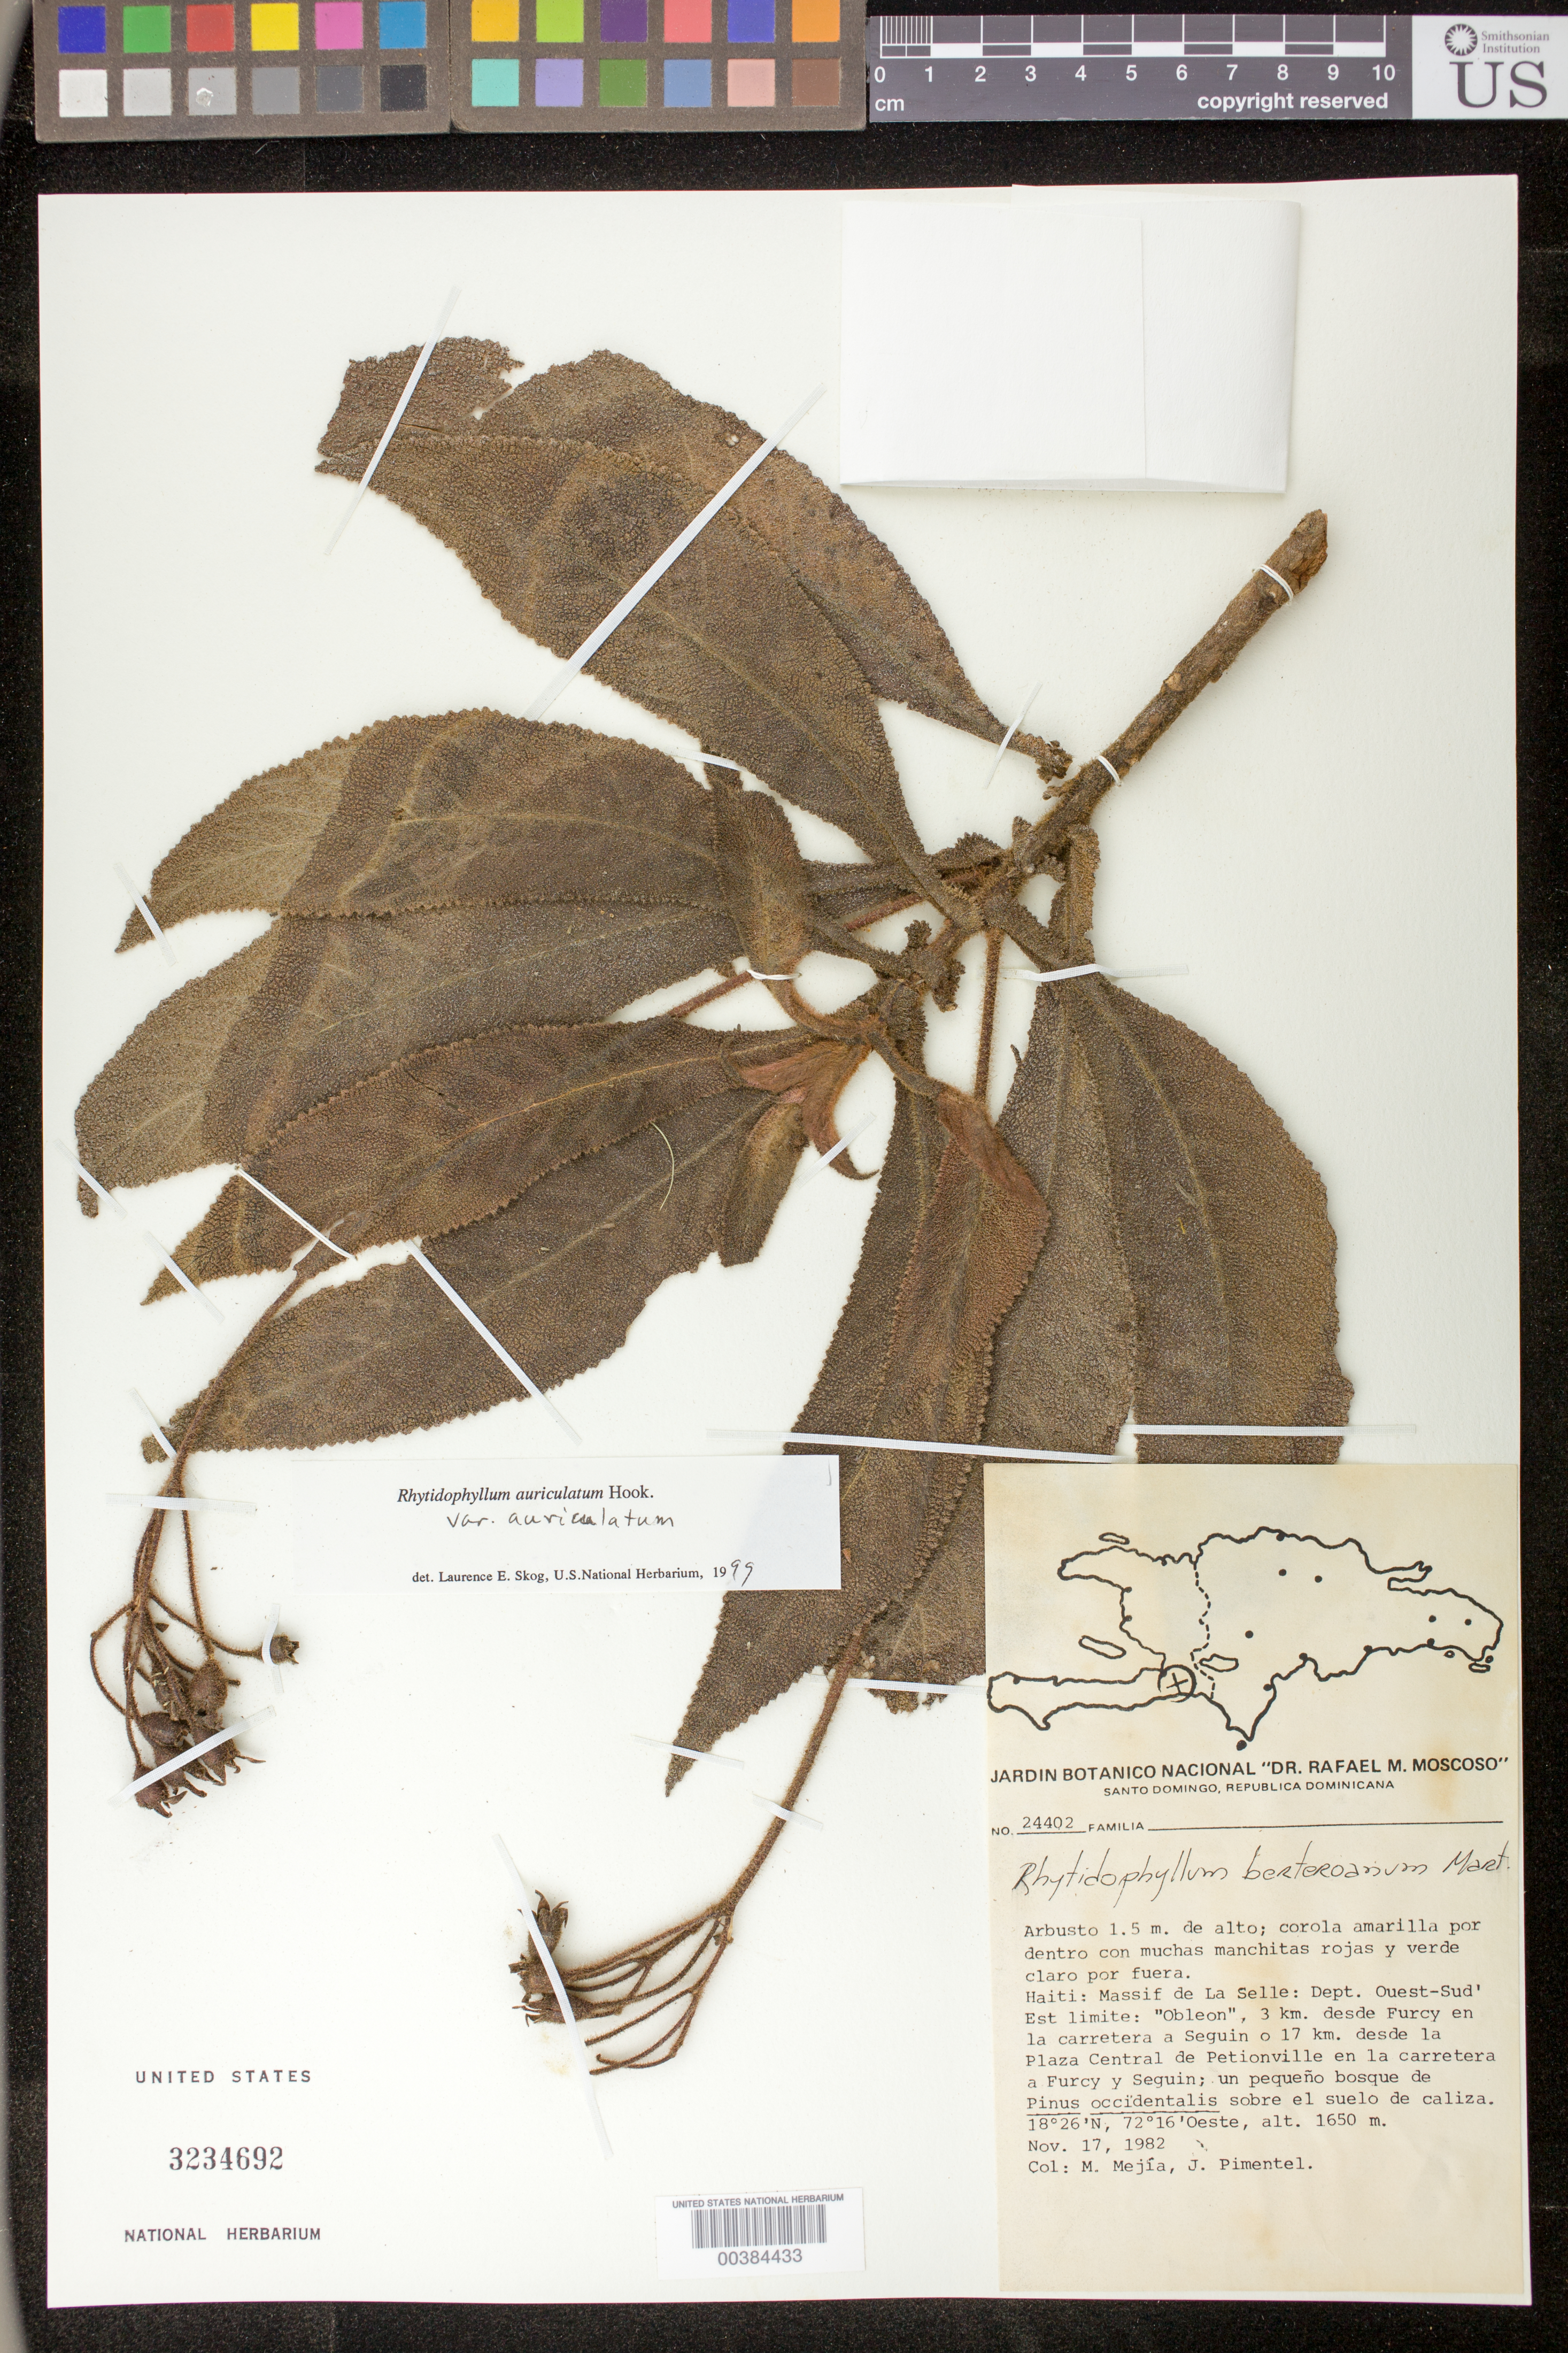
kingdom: Plantae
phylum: Tracheophyta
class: Magnoliopsida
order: Lamiales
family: Gesneriaceae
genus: Rhytidophyllum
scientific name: Rhytidophyllum auriculatum var. angustatum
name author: Urb.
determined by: Skog, Laurence E.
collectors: M. Mejia & J. Pimentel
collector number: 24402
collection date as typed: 17 Nov 1982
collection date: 1982-11-17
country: Haiti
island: Hispaniola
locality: Massif de La Selle: Dept. Ouest-sud, Este limite: "Obleon", 3 km desde Furcy en la carretera a Seguin o 17 km desde la Plaza Central de Petionville en la carretera a Furcy y Seguin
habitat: Un pequeño bosque de Pinus occidentalis sobre el suelo de caliza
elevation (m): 1650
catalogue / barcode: US 3234692